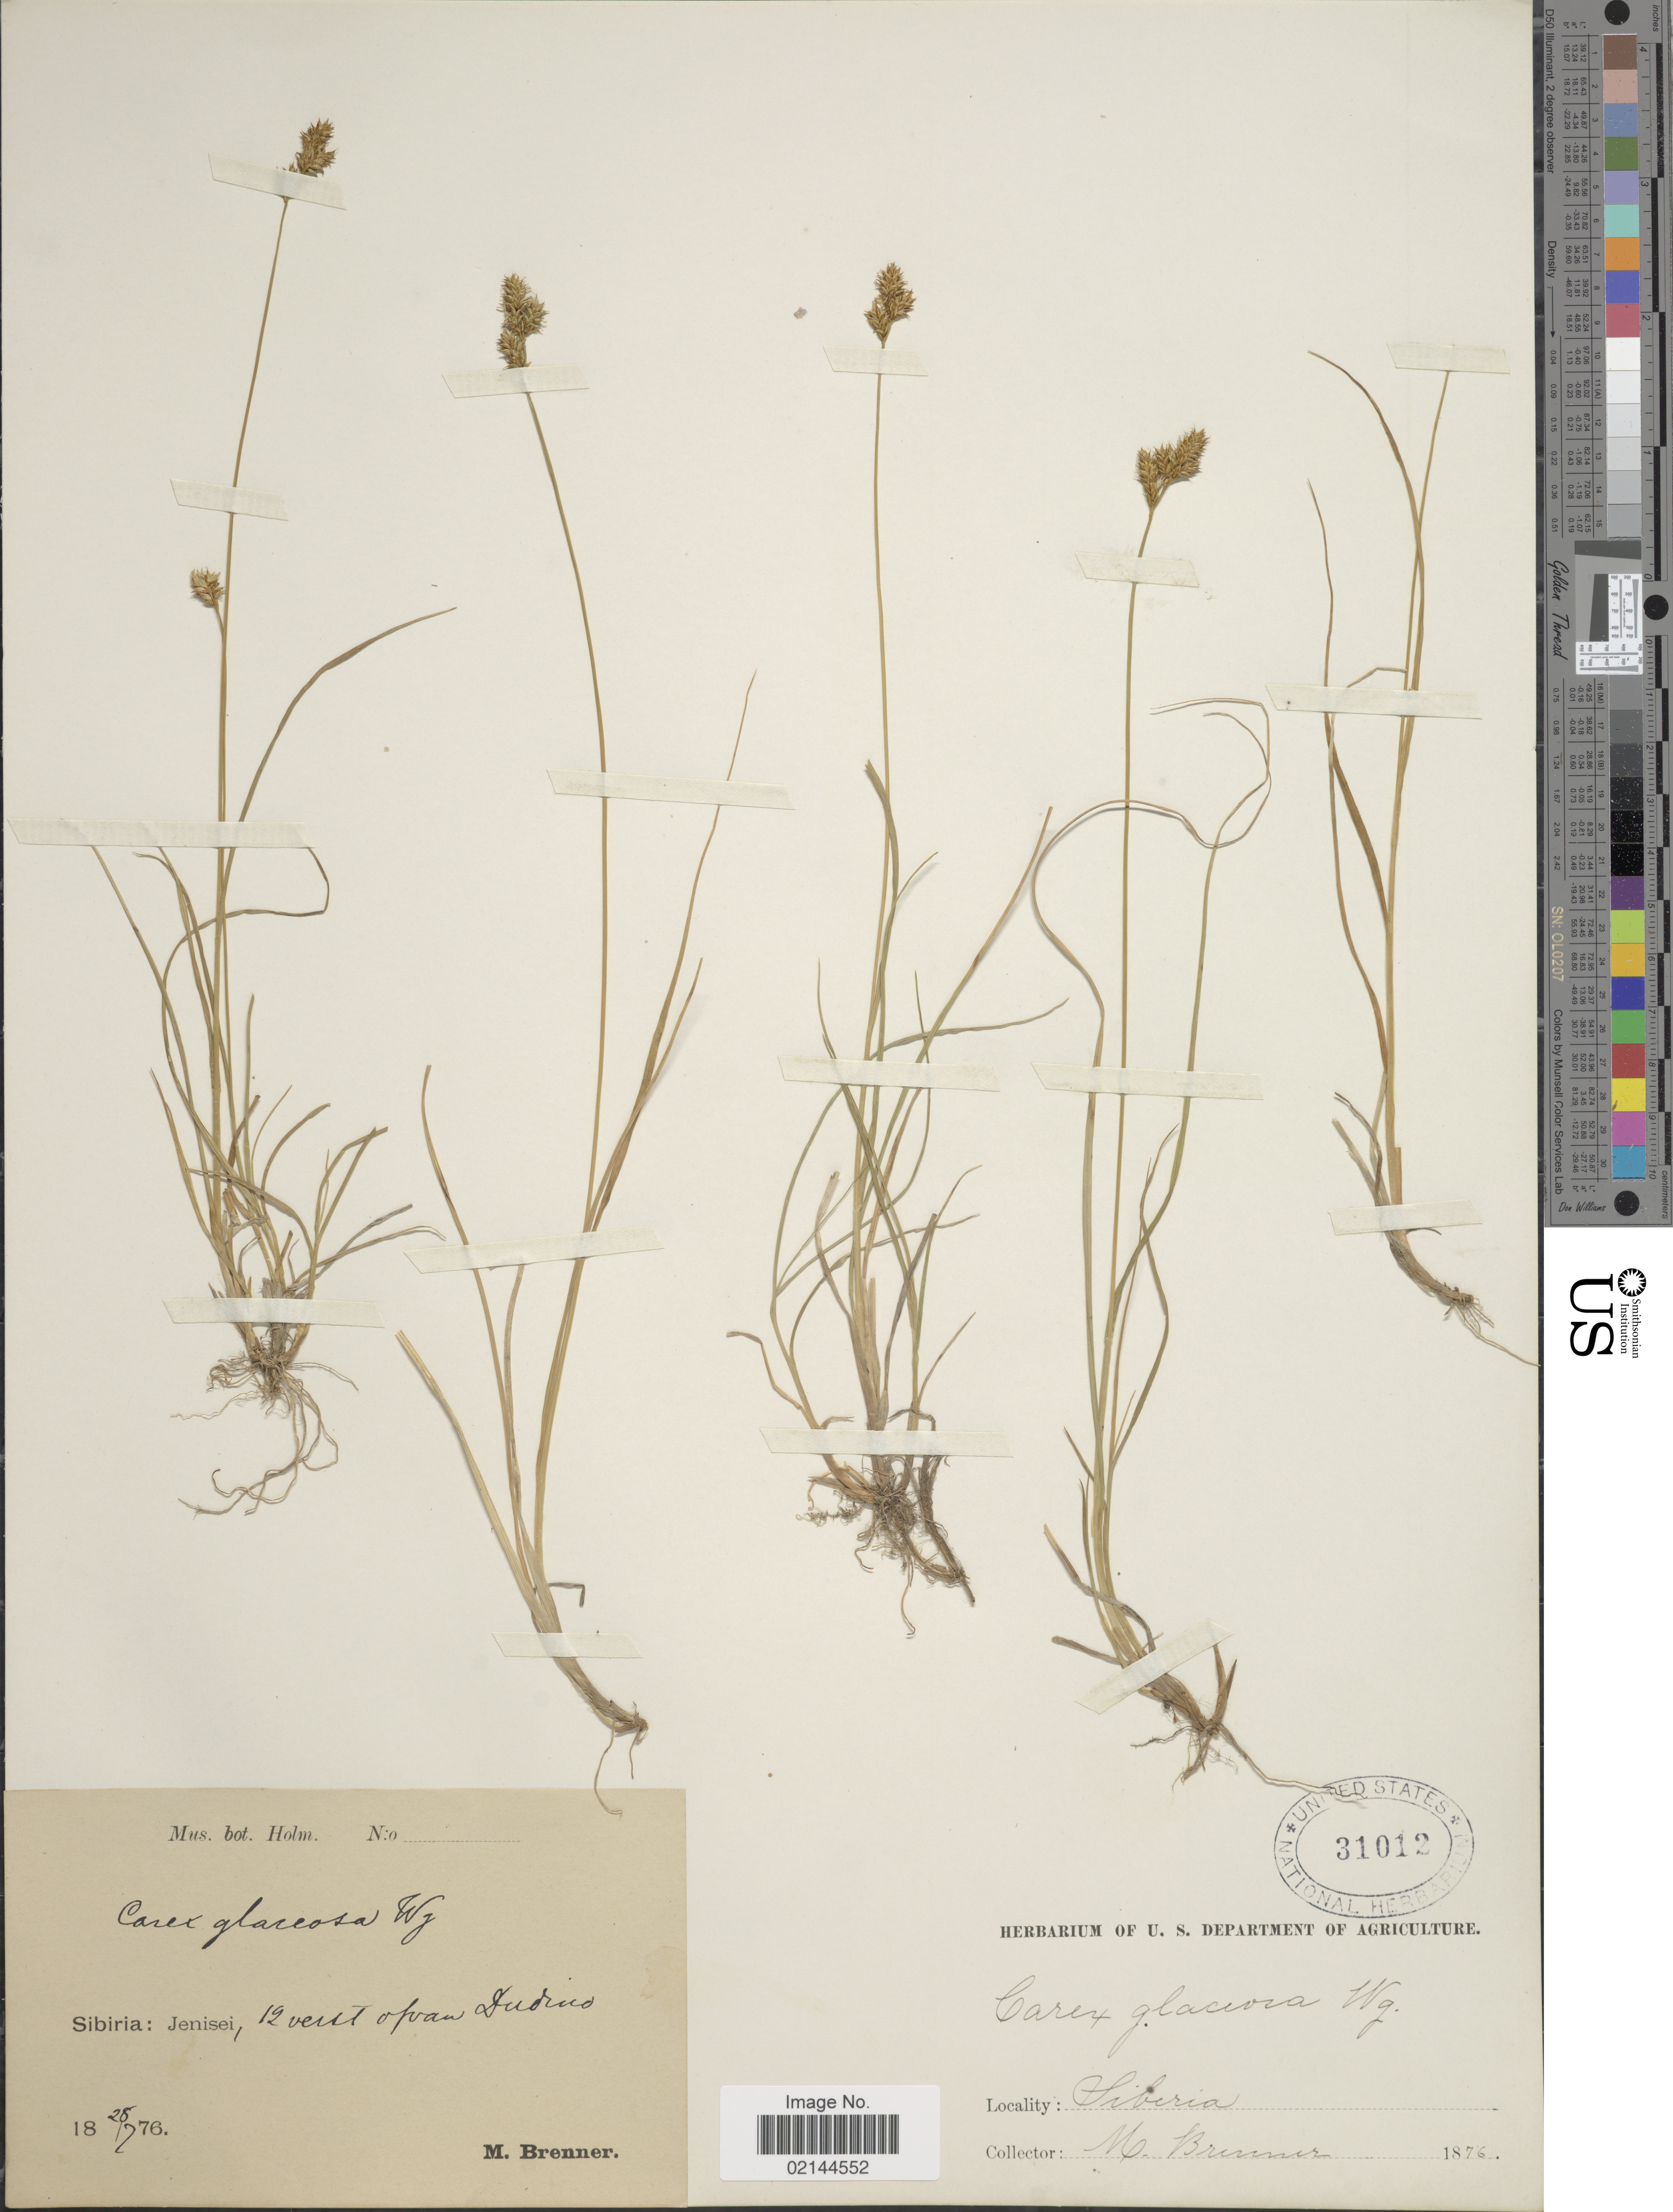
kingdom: Plantae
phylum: Tracheophyta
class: Liliopsida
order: Poales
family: Cyperaceae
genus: Carex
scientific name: Carex glareosa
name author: Schkuhr ex Wahlenb.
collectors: M. Brenner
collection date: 1876-07-25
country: Russian Federation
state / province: Krasnoyarsk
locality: Siberia: Jenisei, 12 verst (12.8 km) from Dudino (Dudinka)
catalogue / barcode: US 31012